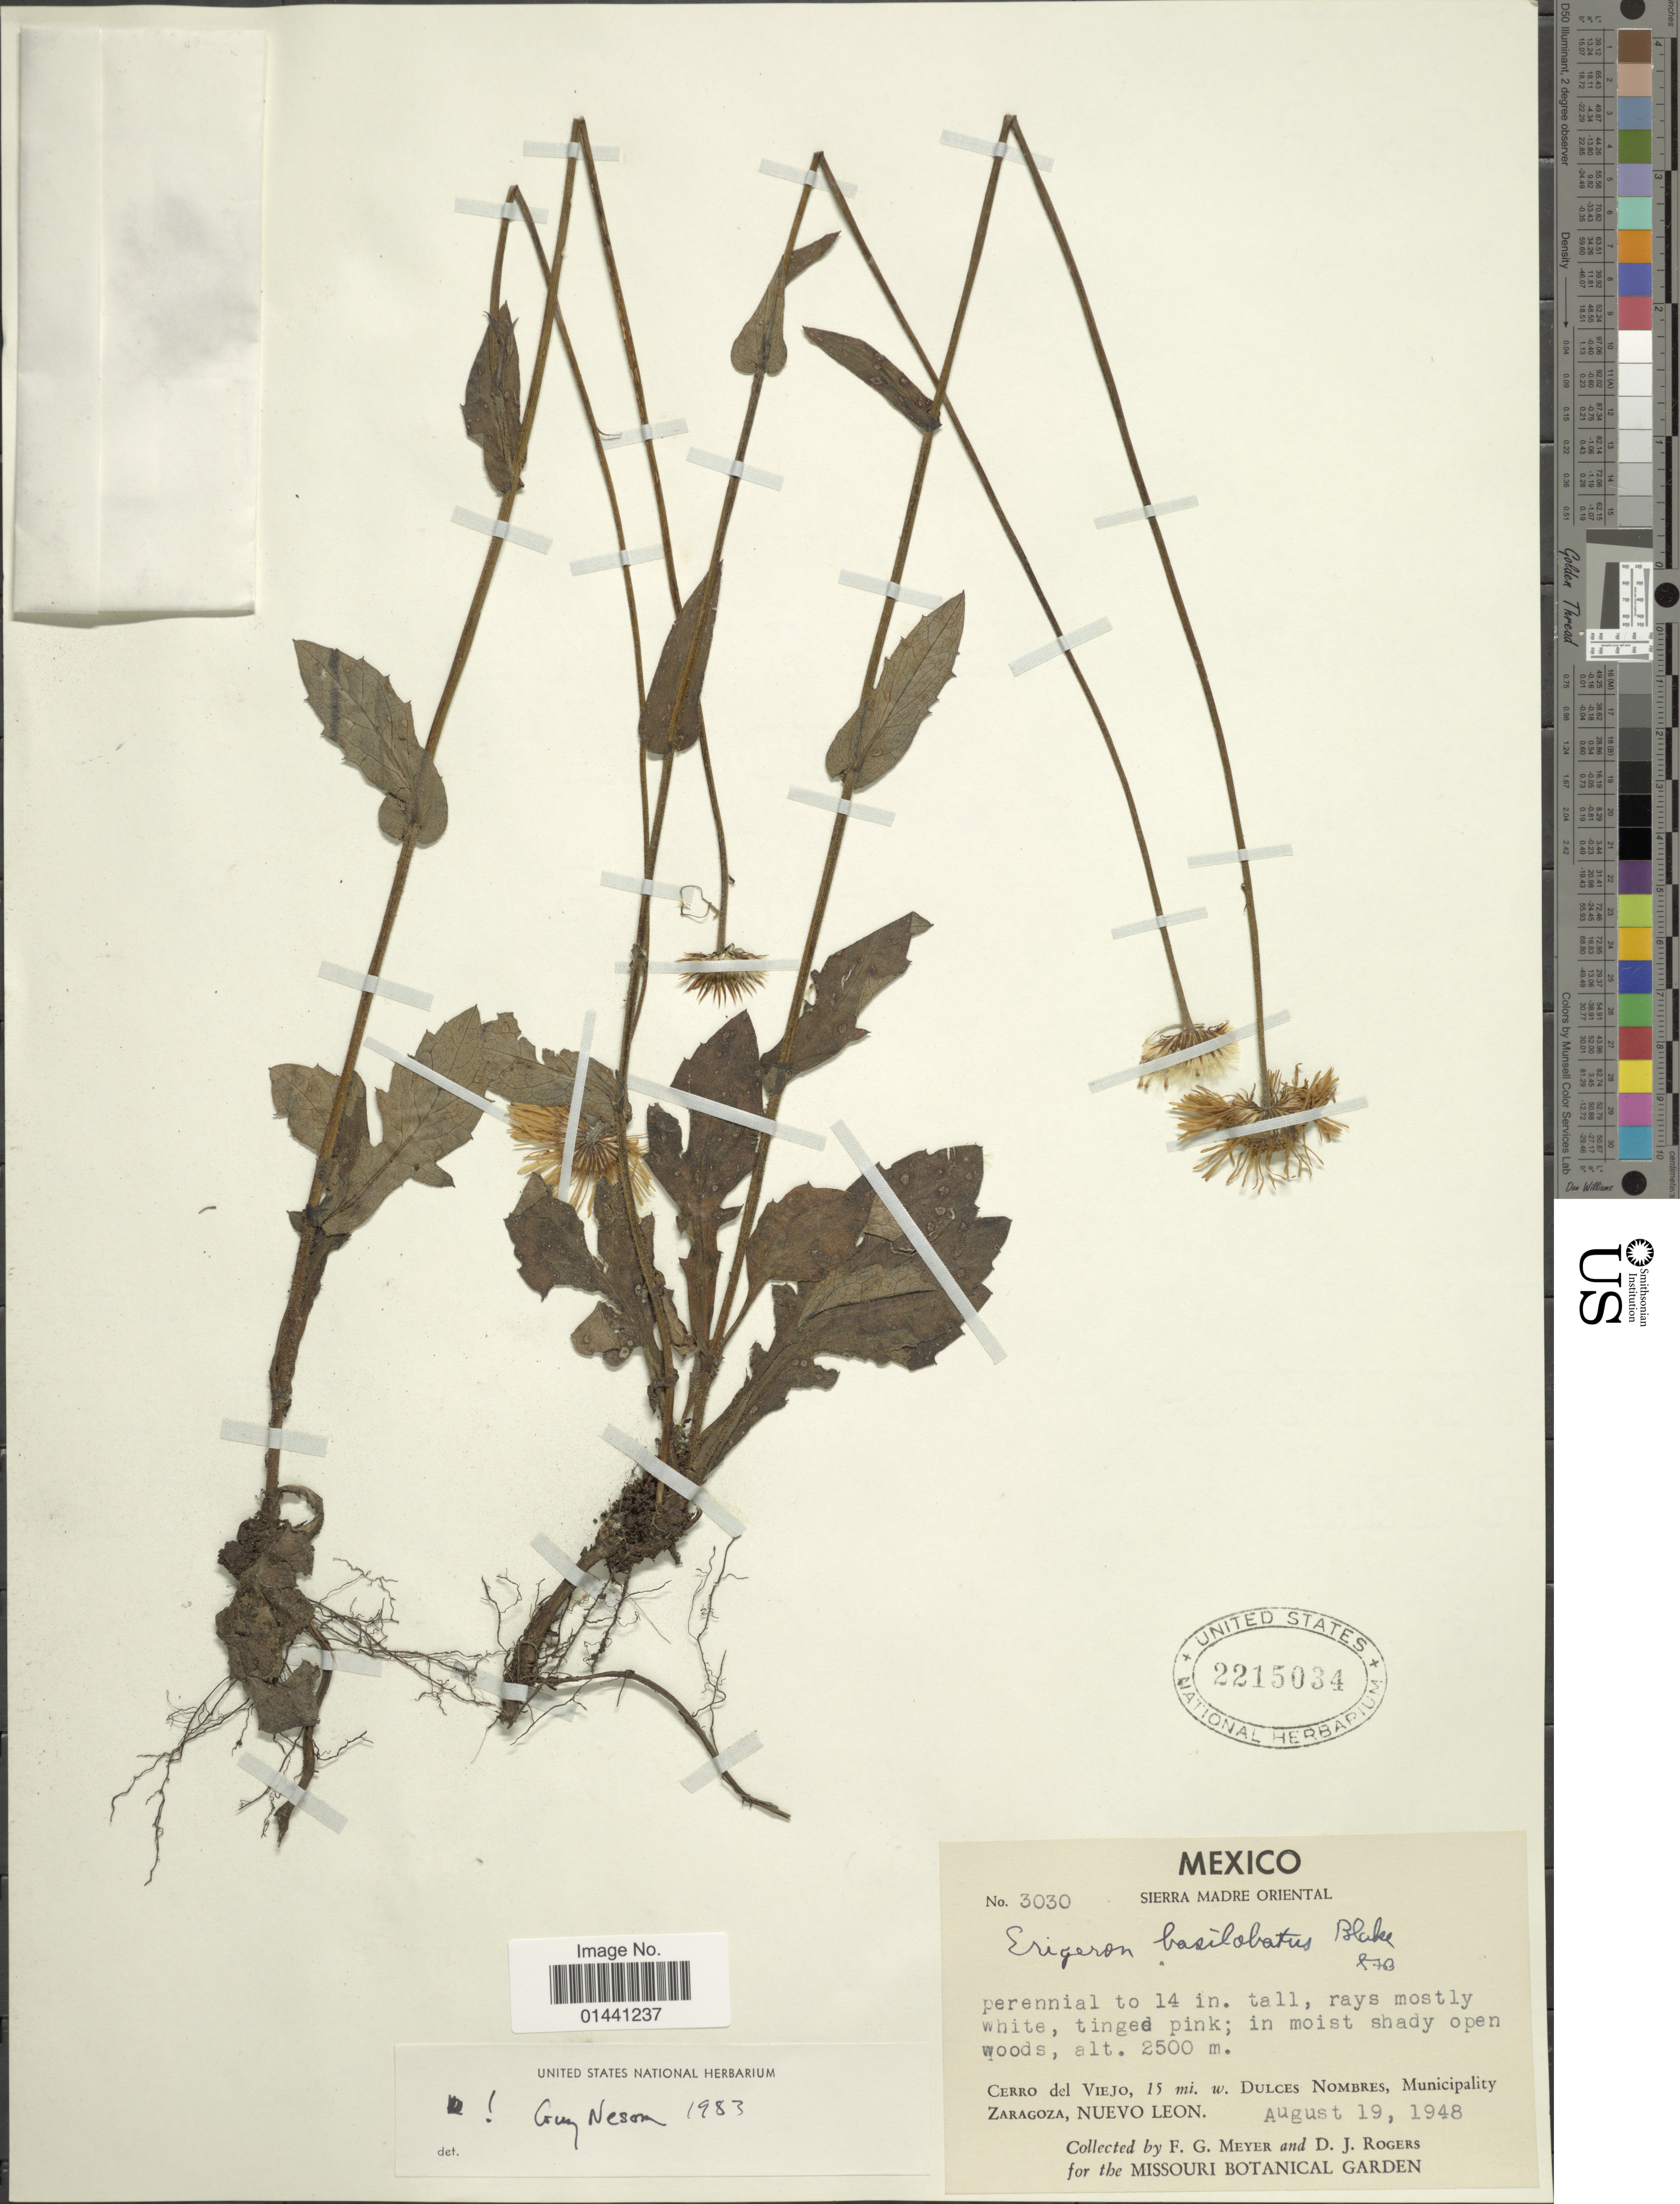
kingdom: Plantae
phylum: Tracheophyta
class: Magnoliopsida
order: Asterales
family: Asteraceae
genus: Erigeron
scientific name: Erigeron basilobatus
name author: S.F. Blake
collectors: F. G. Meyer & D. J. Rogers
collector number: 3030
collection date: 1948-08-19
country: Mexico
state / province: Nuevo León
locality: Sierra Madre Oriental, in moist shady open woods, Cerro del Viejo, 15 mi. w. Dulces Nombres, Municipality Zaragoza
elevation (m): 2500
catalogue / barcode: US 2215034